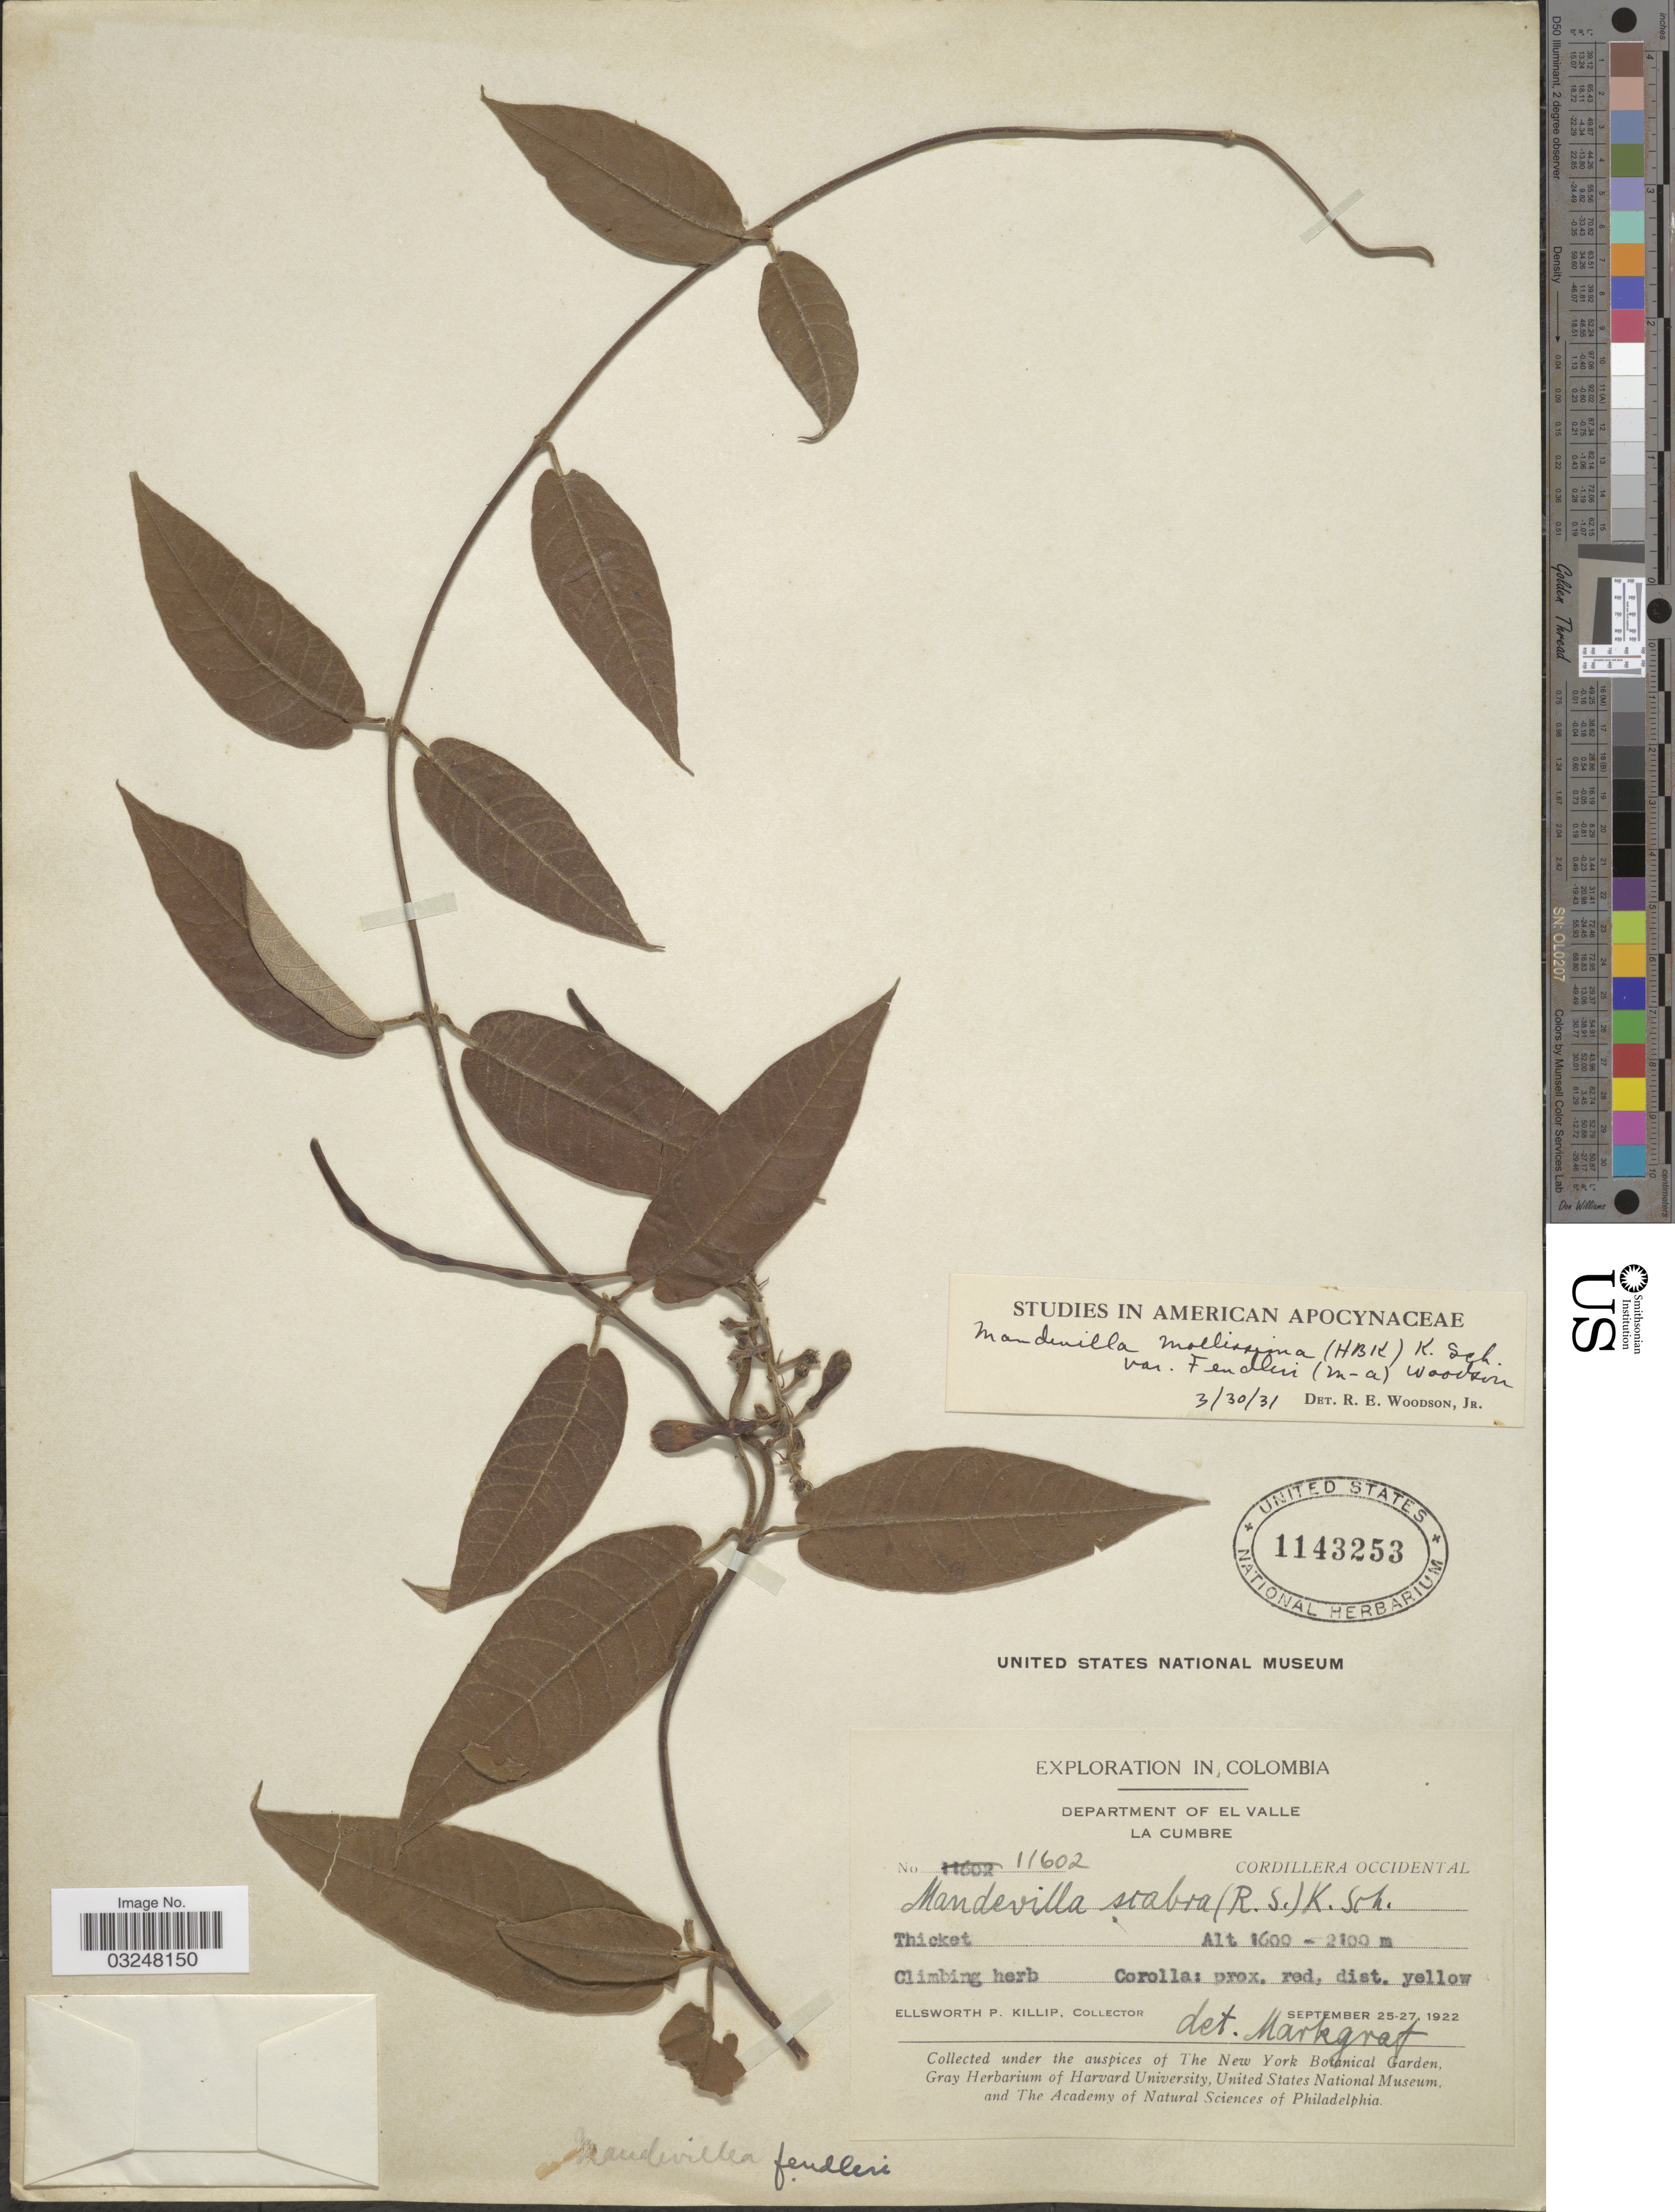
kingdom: Plantae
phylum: Tracheophyta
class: Magnoliopsida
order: Gentianales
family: Apocynaceae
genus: Mandevilla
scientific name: Mandevilla speciosa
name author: (Kunth) J.F. Morales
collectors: E. P. Killip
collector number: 11602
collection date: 1922-09-25/1922-09-27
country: Colombia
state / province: Valle del Cauca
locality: Department of El Valle. La Cumbre. Cordillera Occidental.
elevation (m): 1600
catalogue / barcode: US 1143253